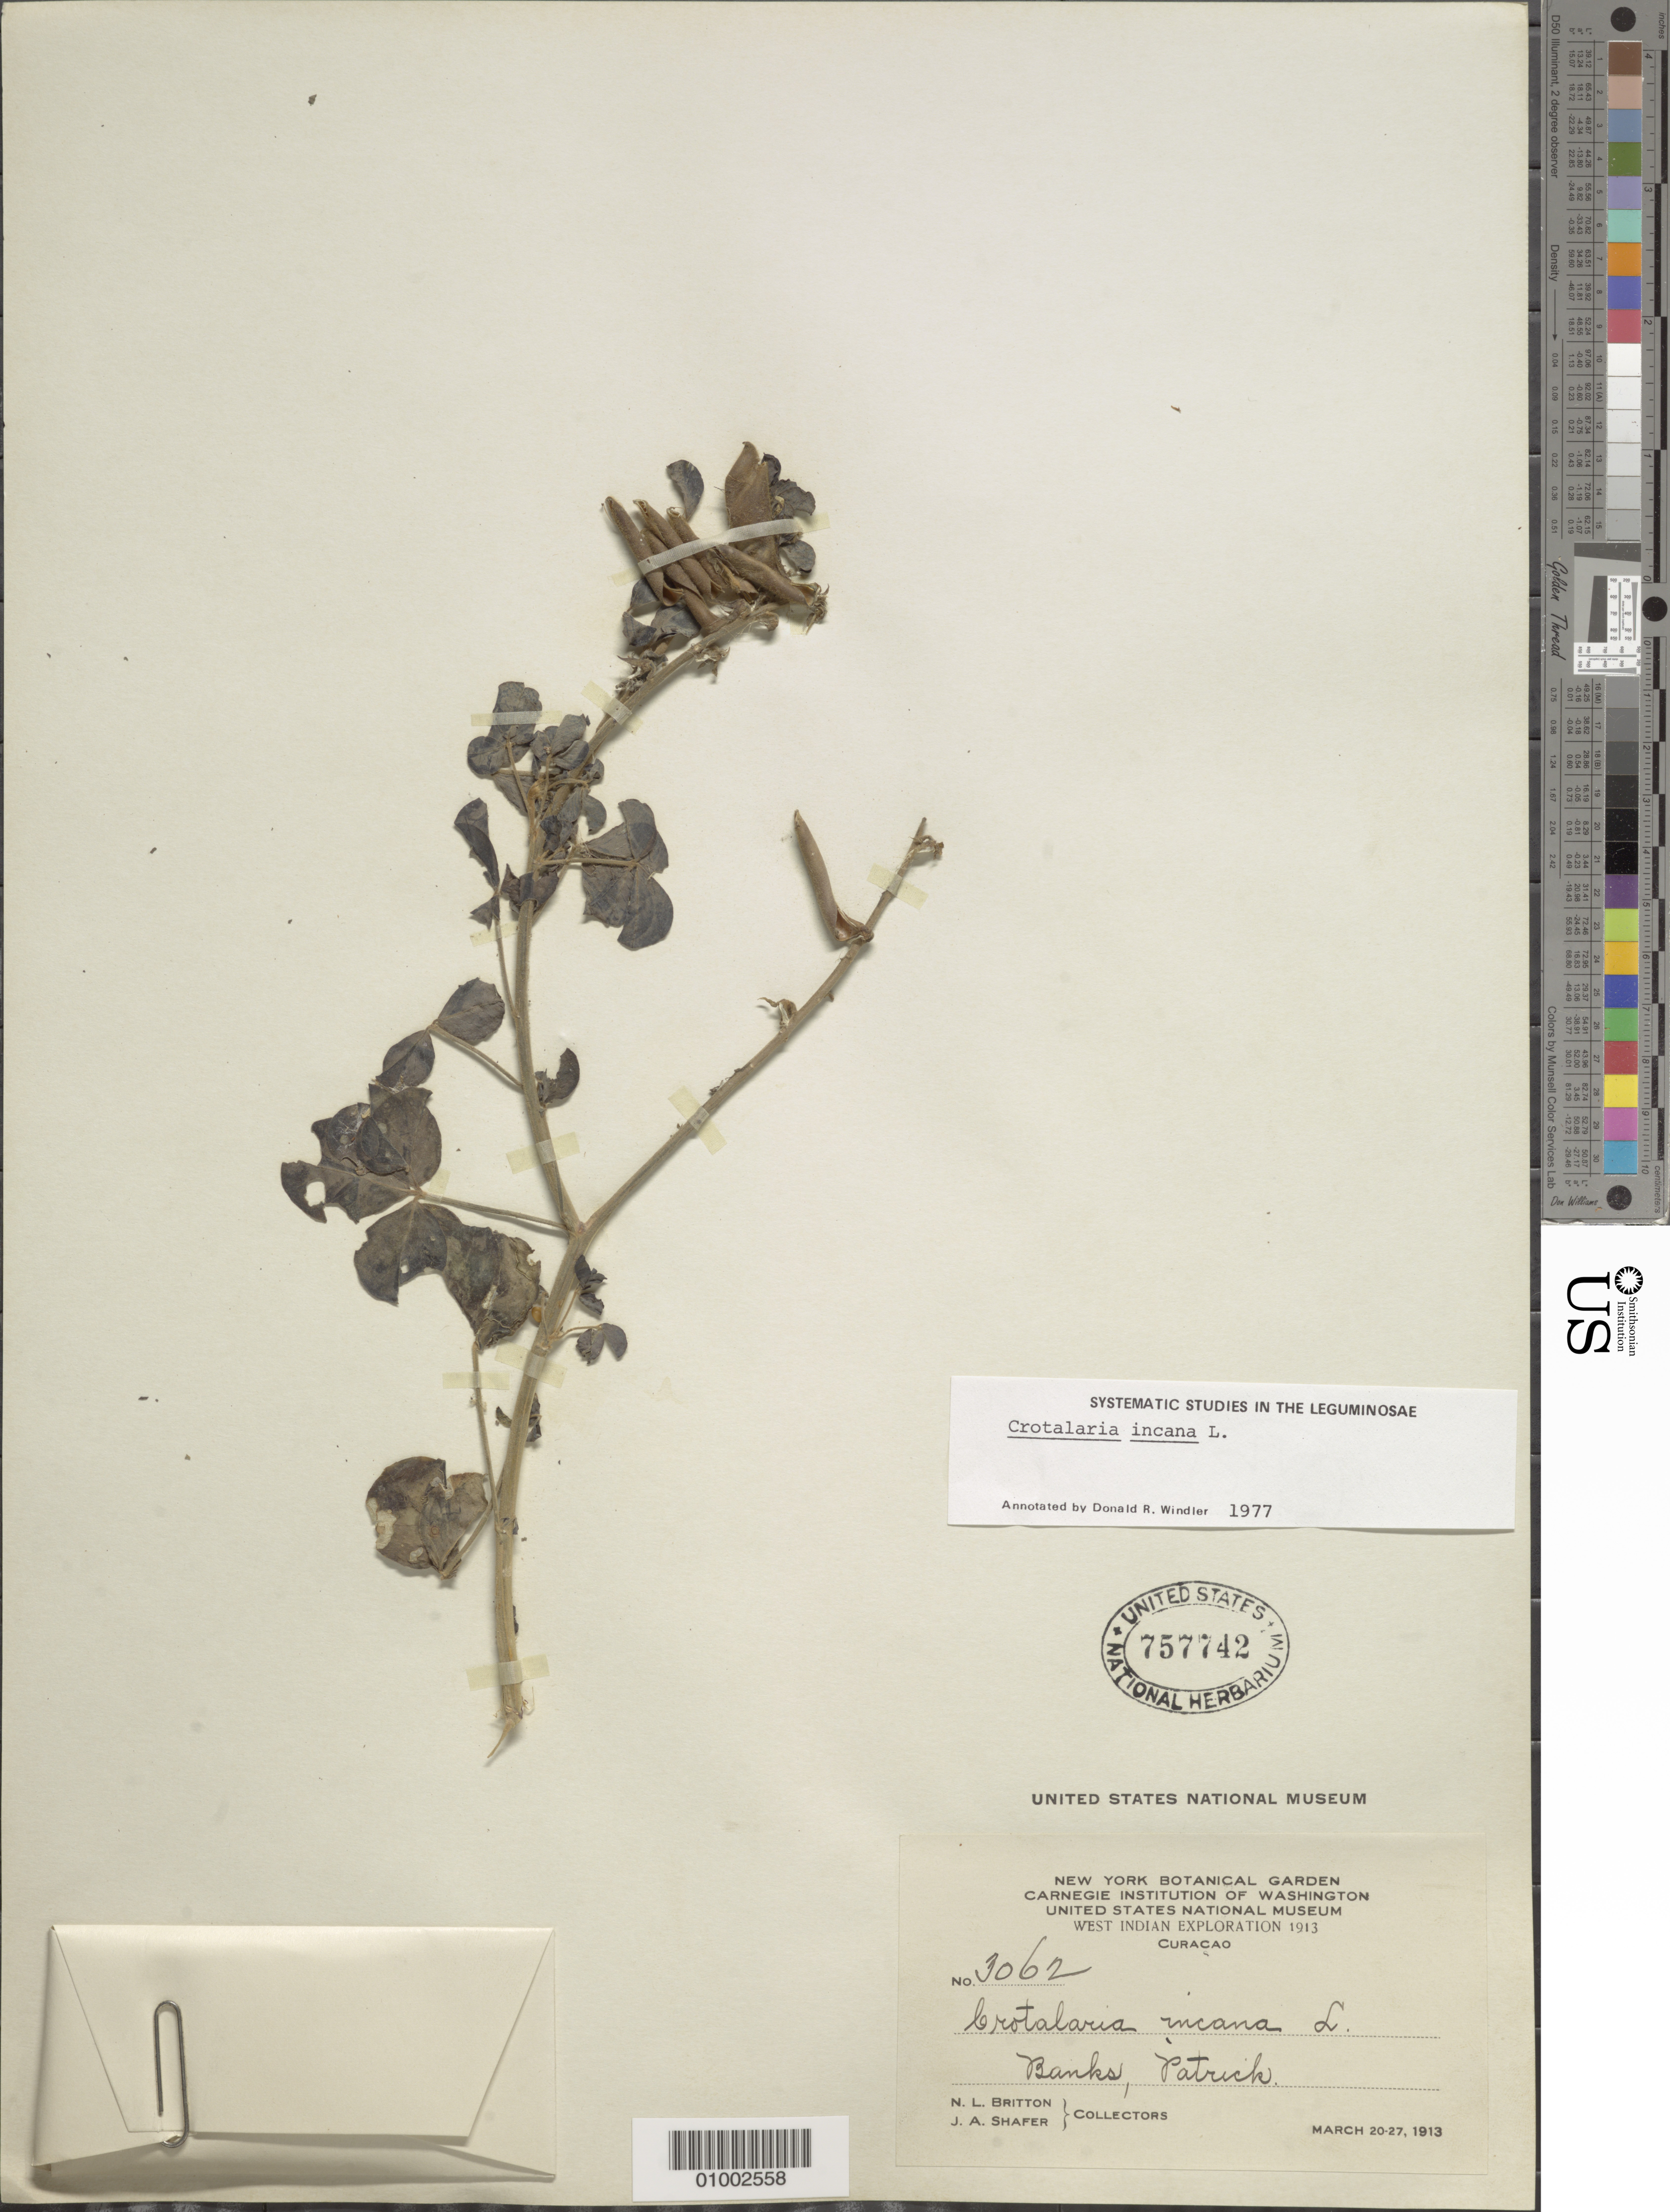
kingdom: Plantae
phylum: Tracheophyta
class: Magnoliopsida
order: Fabales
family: Fabaceae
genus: Crotalaria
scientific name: Crotalaria incana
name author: L.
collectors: N. Britton & J. A. Shafer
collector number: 3062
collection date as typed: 20 Mar 1913 to 27 Mar 1913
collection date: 1913-03-20/1913-03-27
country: Curaçao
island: Curaçao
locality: Banks, Patrick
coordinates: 0 N, 0 E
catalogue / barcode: US 757742